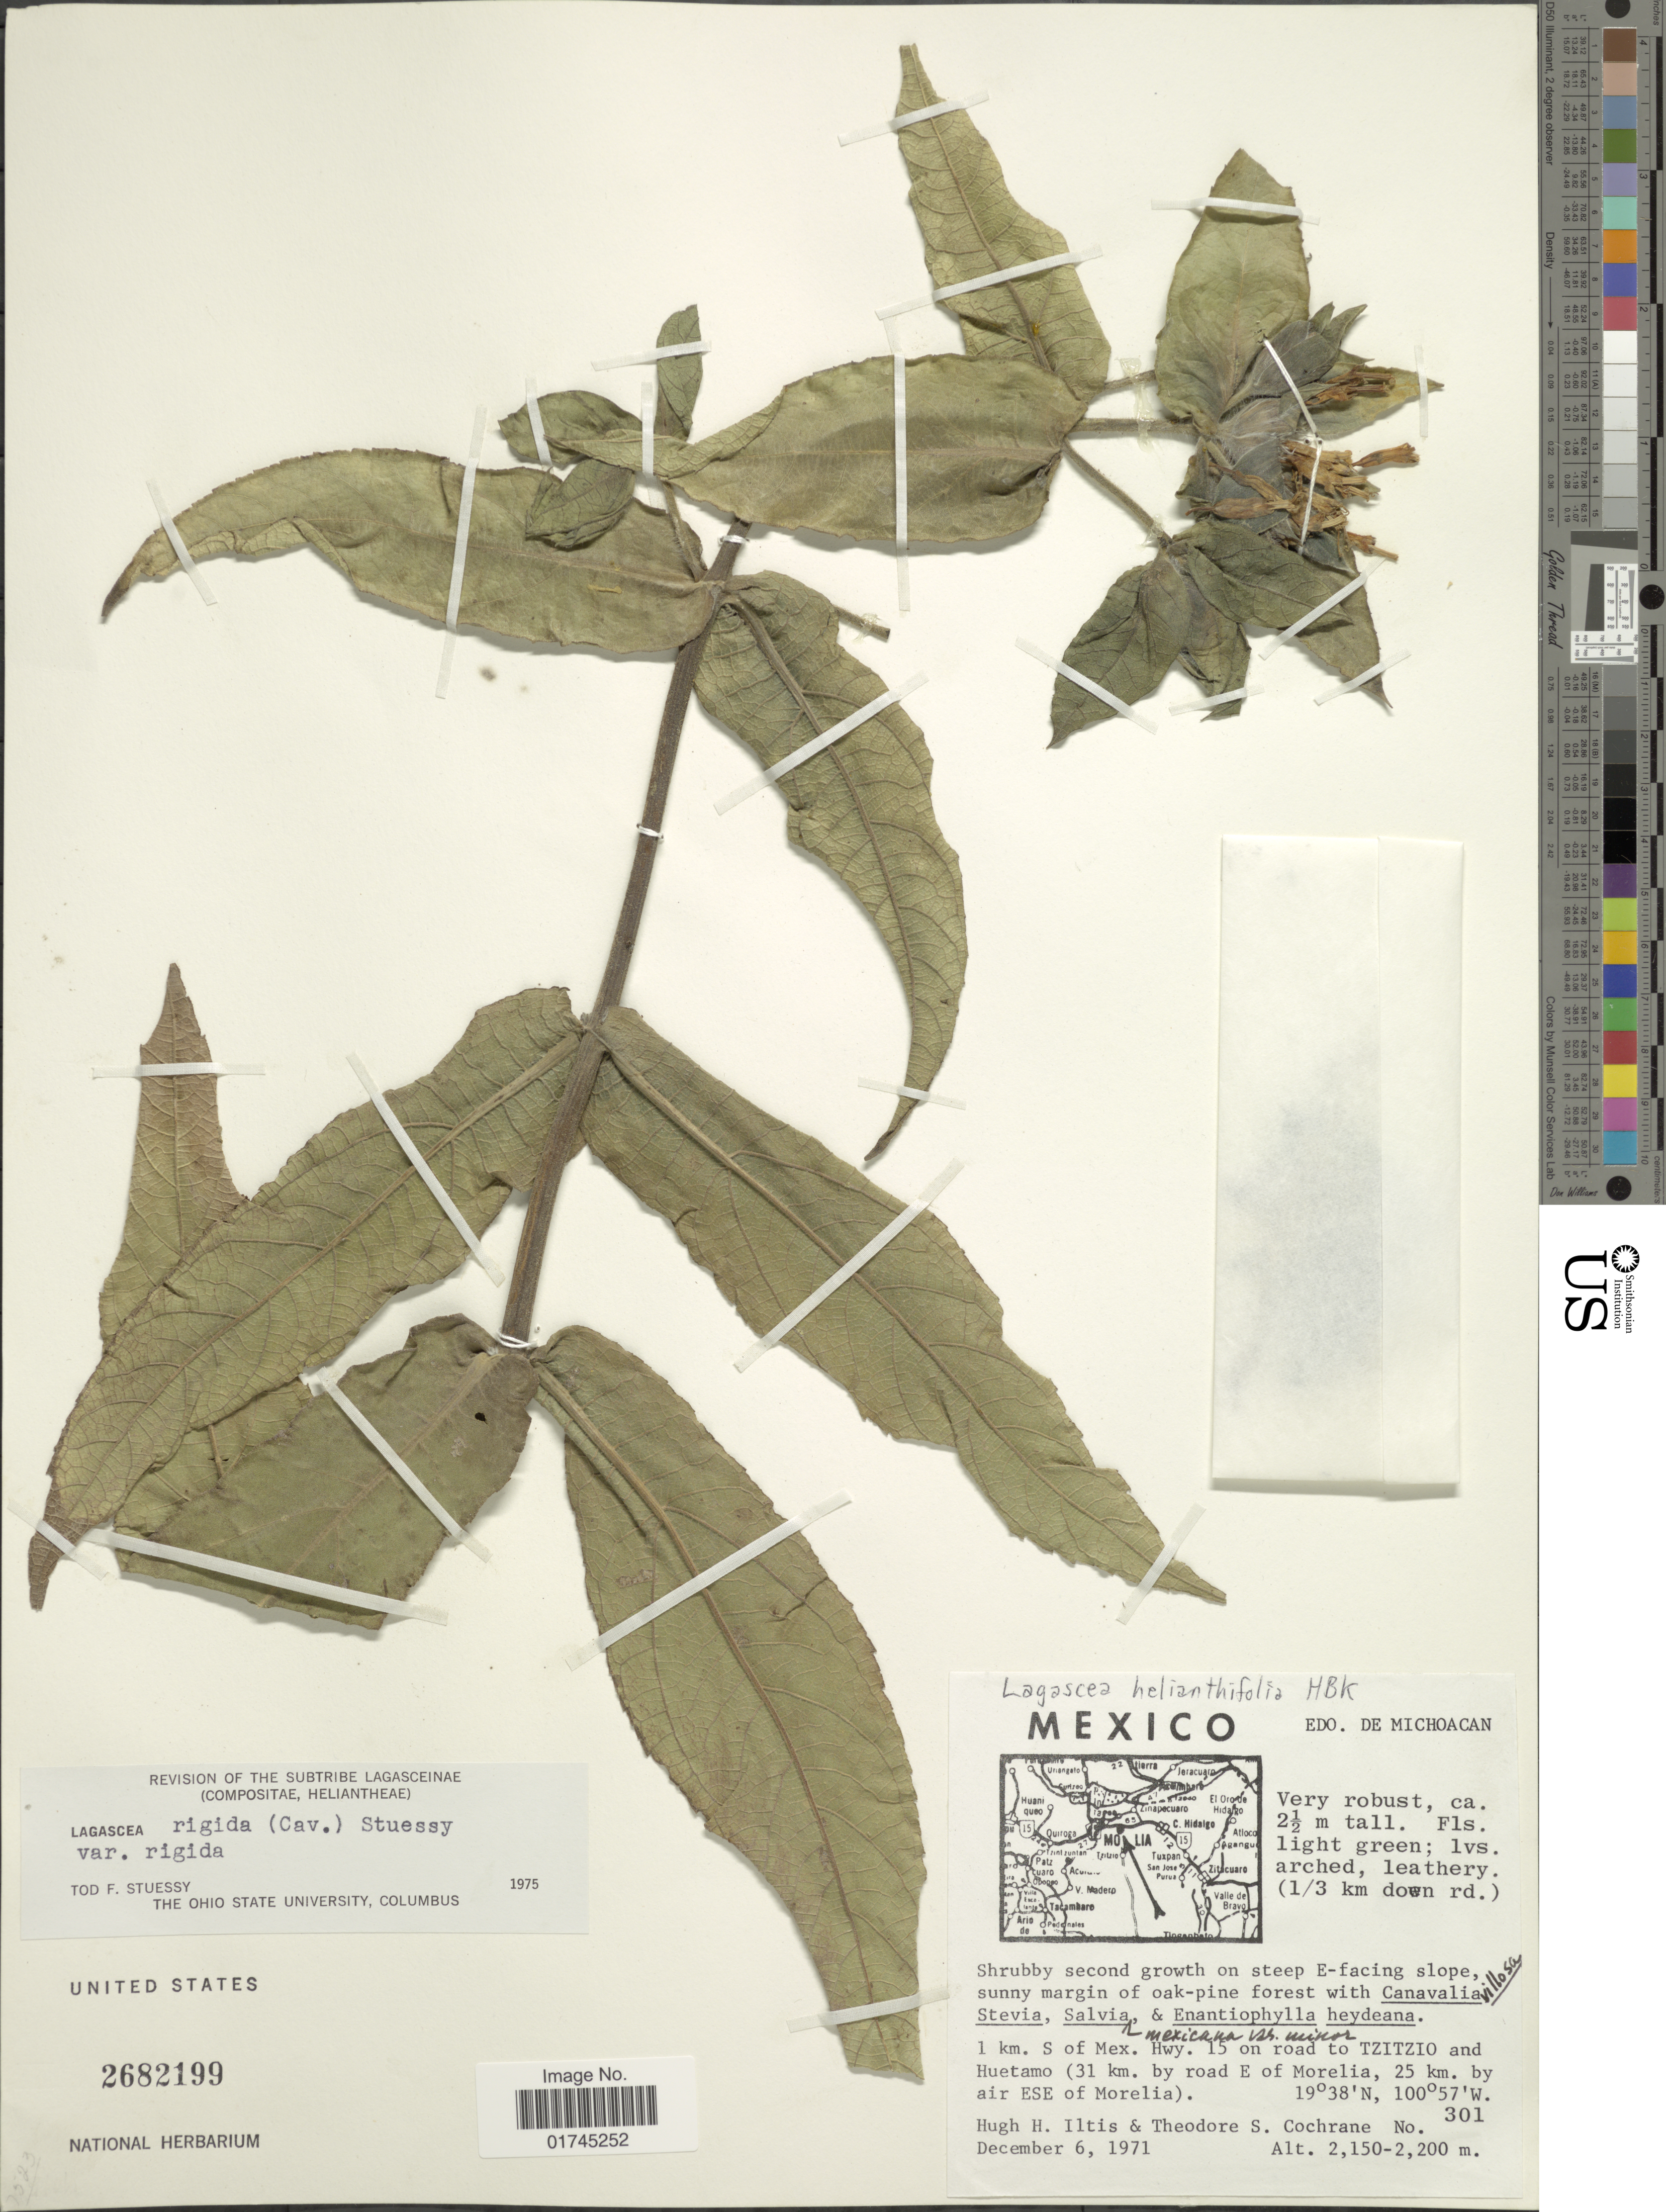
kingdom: Plantae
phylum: Tracheophyta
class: Magnoliopsida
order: Asterales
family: Asteraceae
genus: Lagascea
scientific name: Lagascea helianthifolia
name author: Kunth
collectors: H. H. Iltis & T. S. Cochrane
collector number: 301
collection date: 1971-12-06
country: Mexico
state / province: Michoacán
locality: On steep E-facing slope, 1 km. S of Mex. Hwy. 15 on road to Tzitzio and Huetamo (31 km. by road E of Morelia, 25 km. by air ESE of Morelia).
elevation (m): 2150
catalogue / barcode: US 2682199